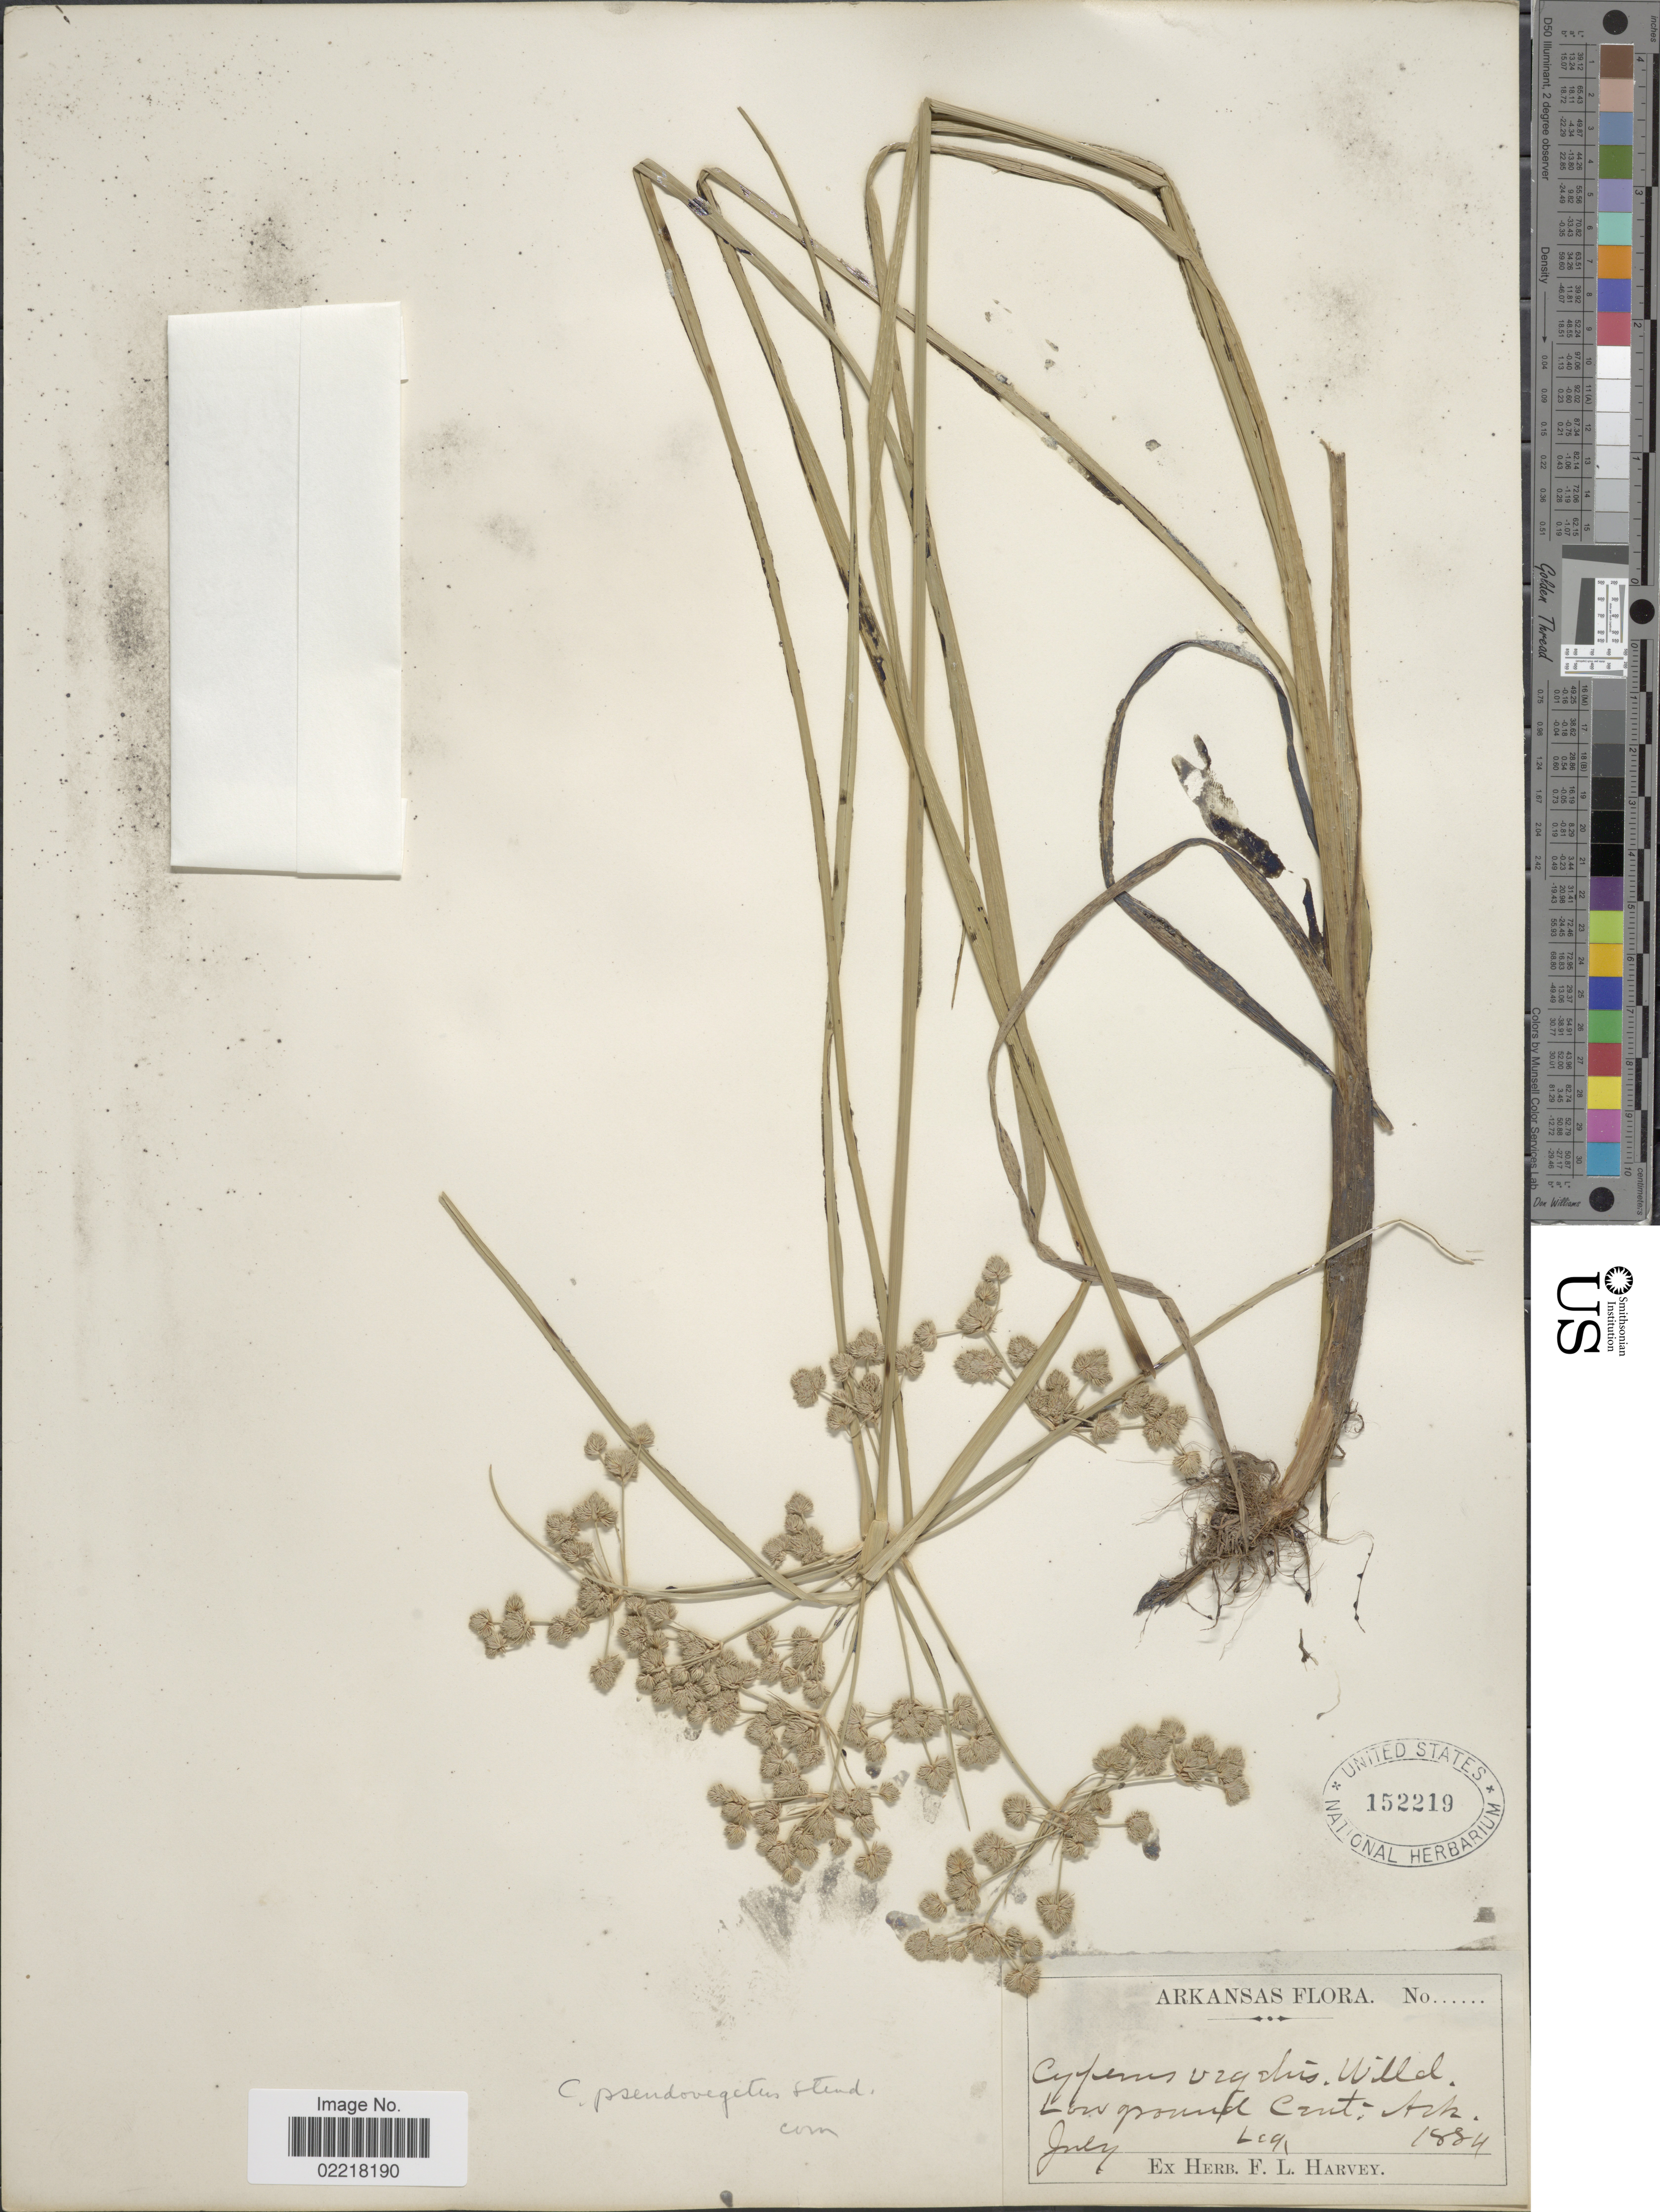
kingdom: Plantae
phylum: Tracheophyta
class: Liliopsida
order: Poales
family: Cyperaceae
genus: Cyperus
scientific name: Cyperus pseudovegetus Steud.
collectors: ex herb. F. L. Harvey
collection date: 1884-07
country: United States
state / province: Arkansas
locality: Low ground, Cent. Ark.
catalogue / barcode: US 152219